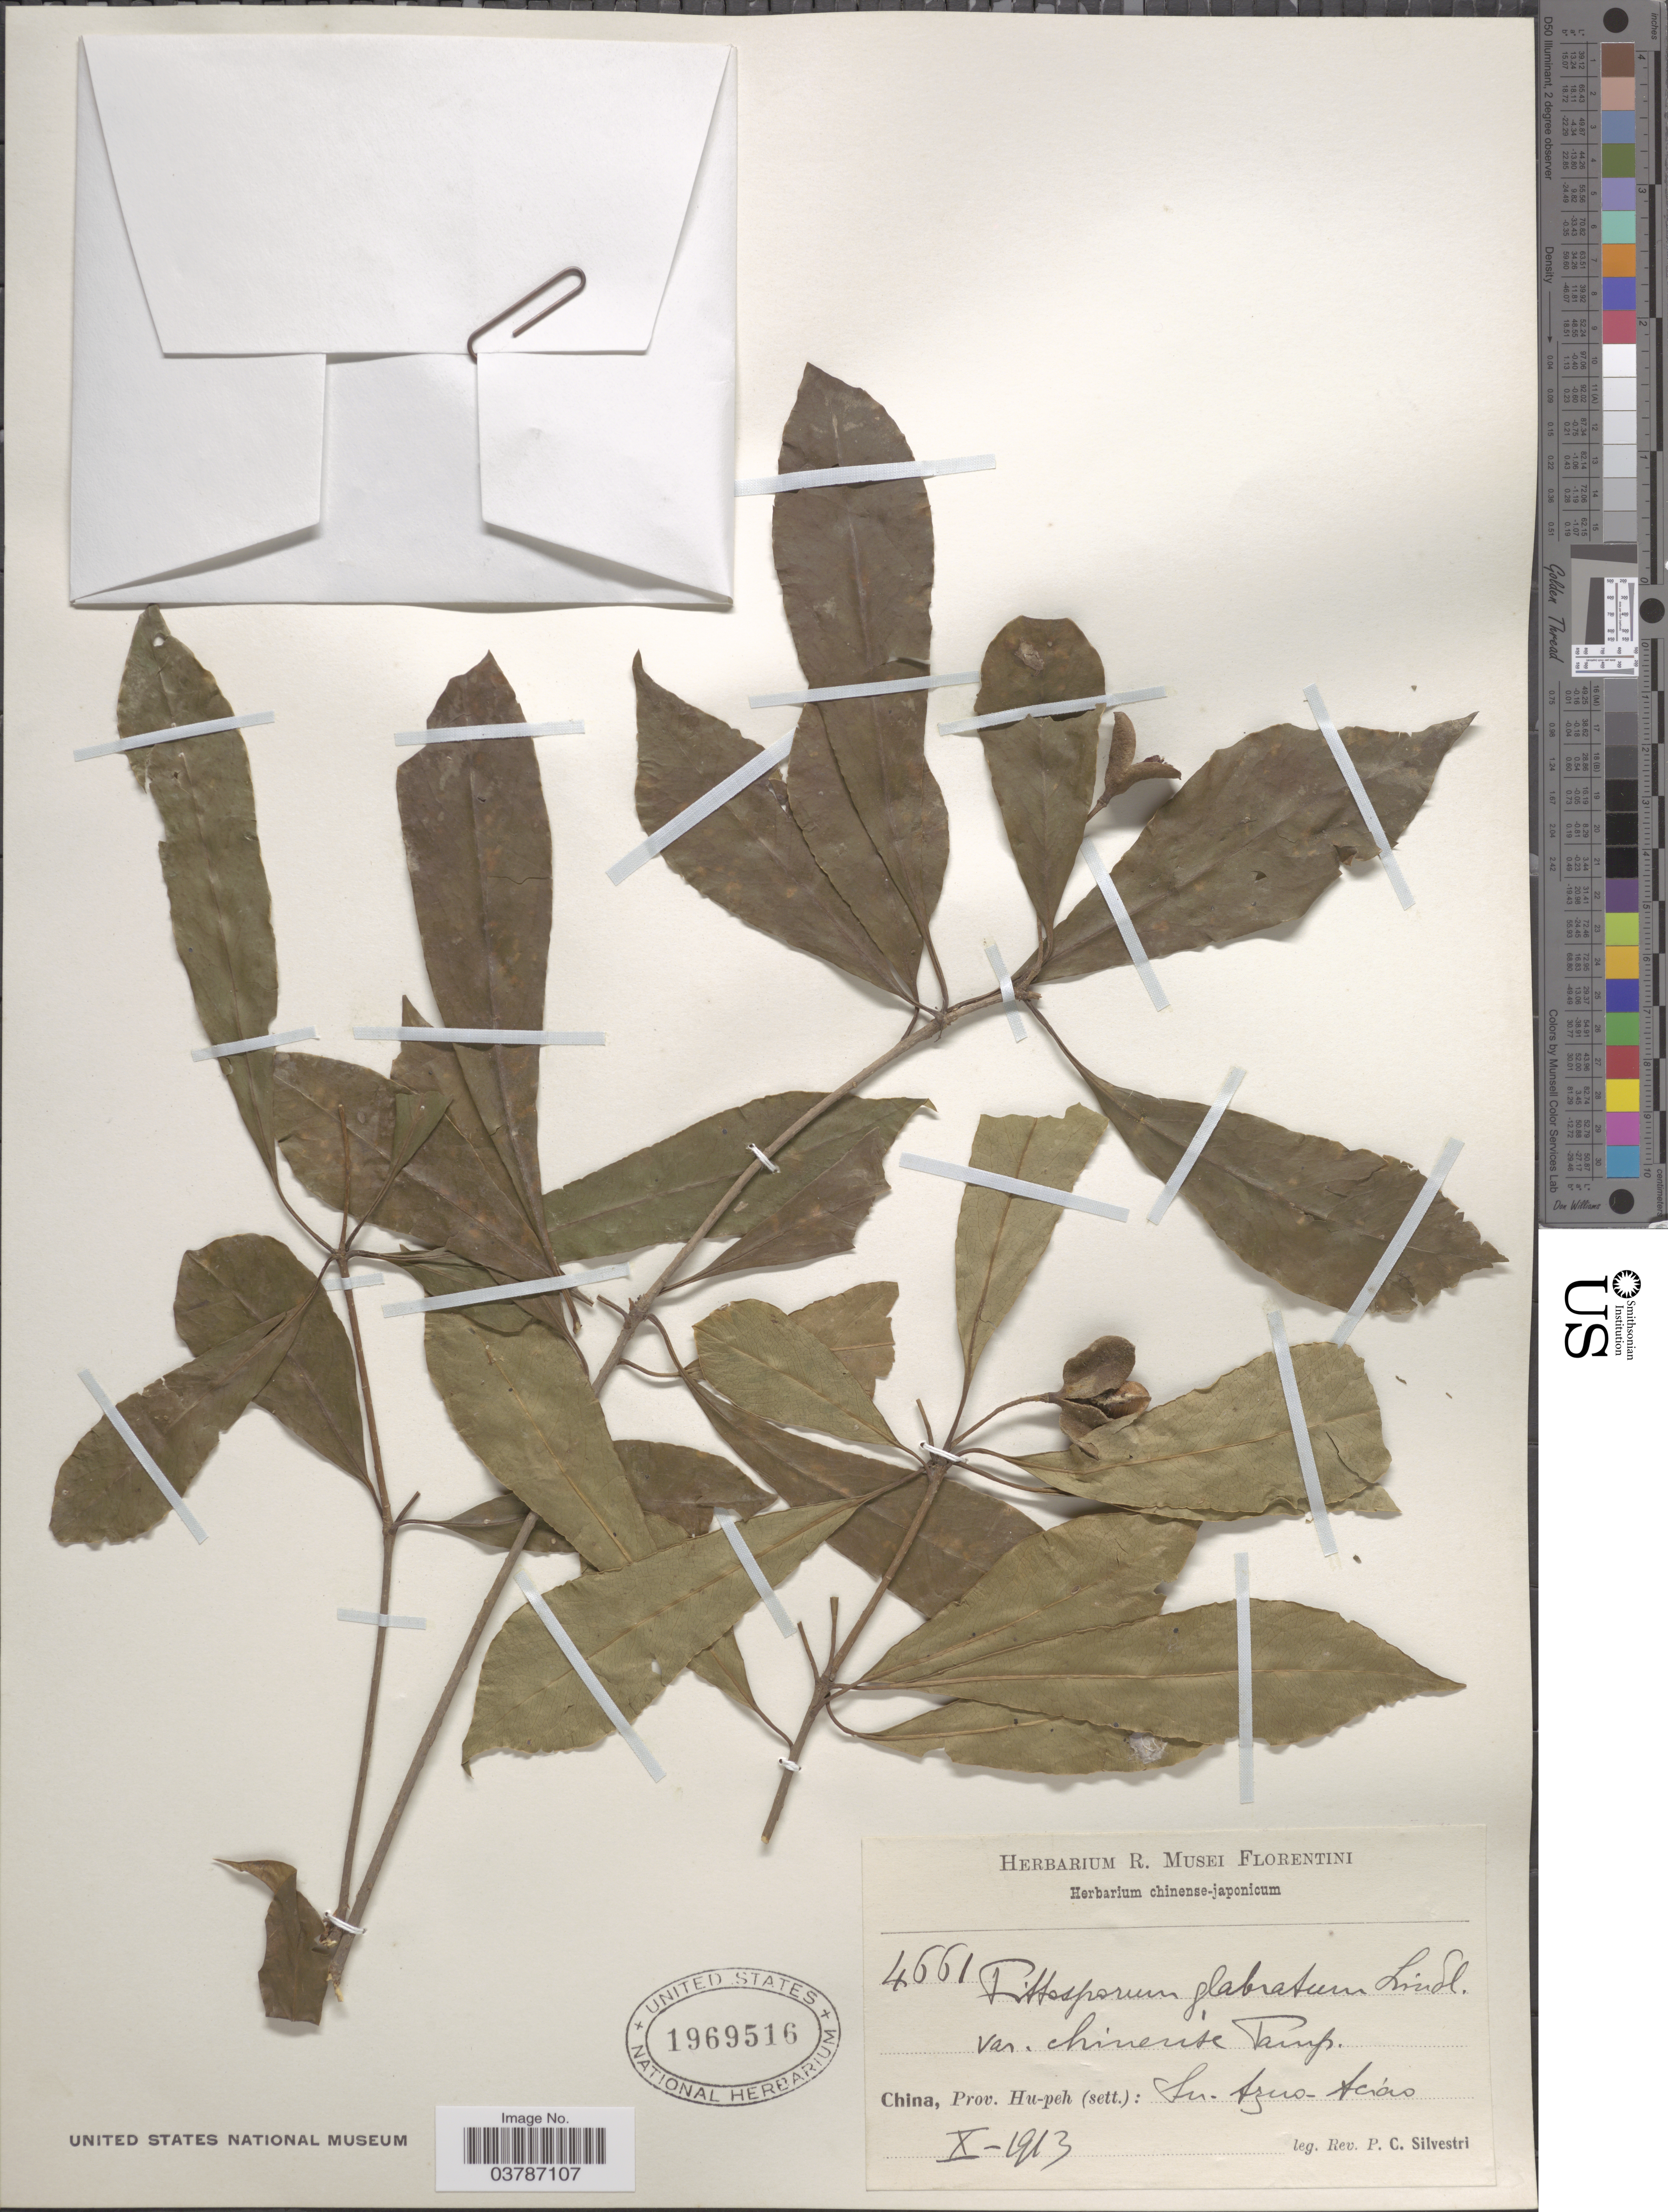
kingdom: Plantae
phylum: Tracheophyta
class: Magnoliopsida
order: Apiales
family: Pittosporaceae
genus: Pittosporum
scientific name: Pittosporum glabratum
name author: Lindl.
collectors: P. Silvestri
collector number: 4661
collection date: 1913-10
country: China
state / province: Hubei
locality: Prov. Hu-peh (sett.): Su-Azuo-Aciao.*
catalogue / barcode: US 1969516